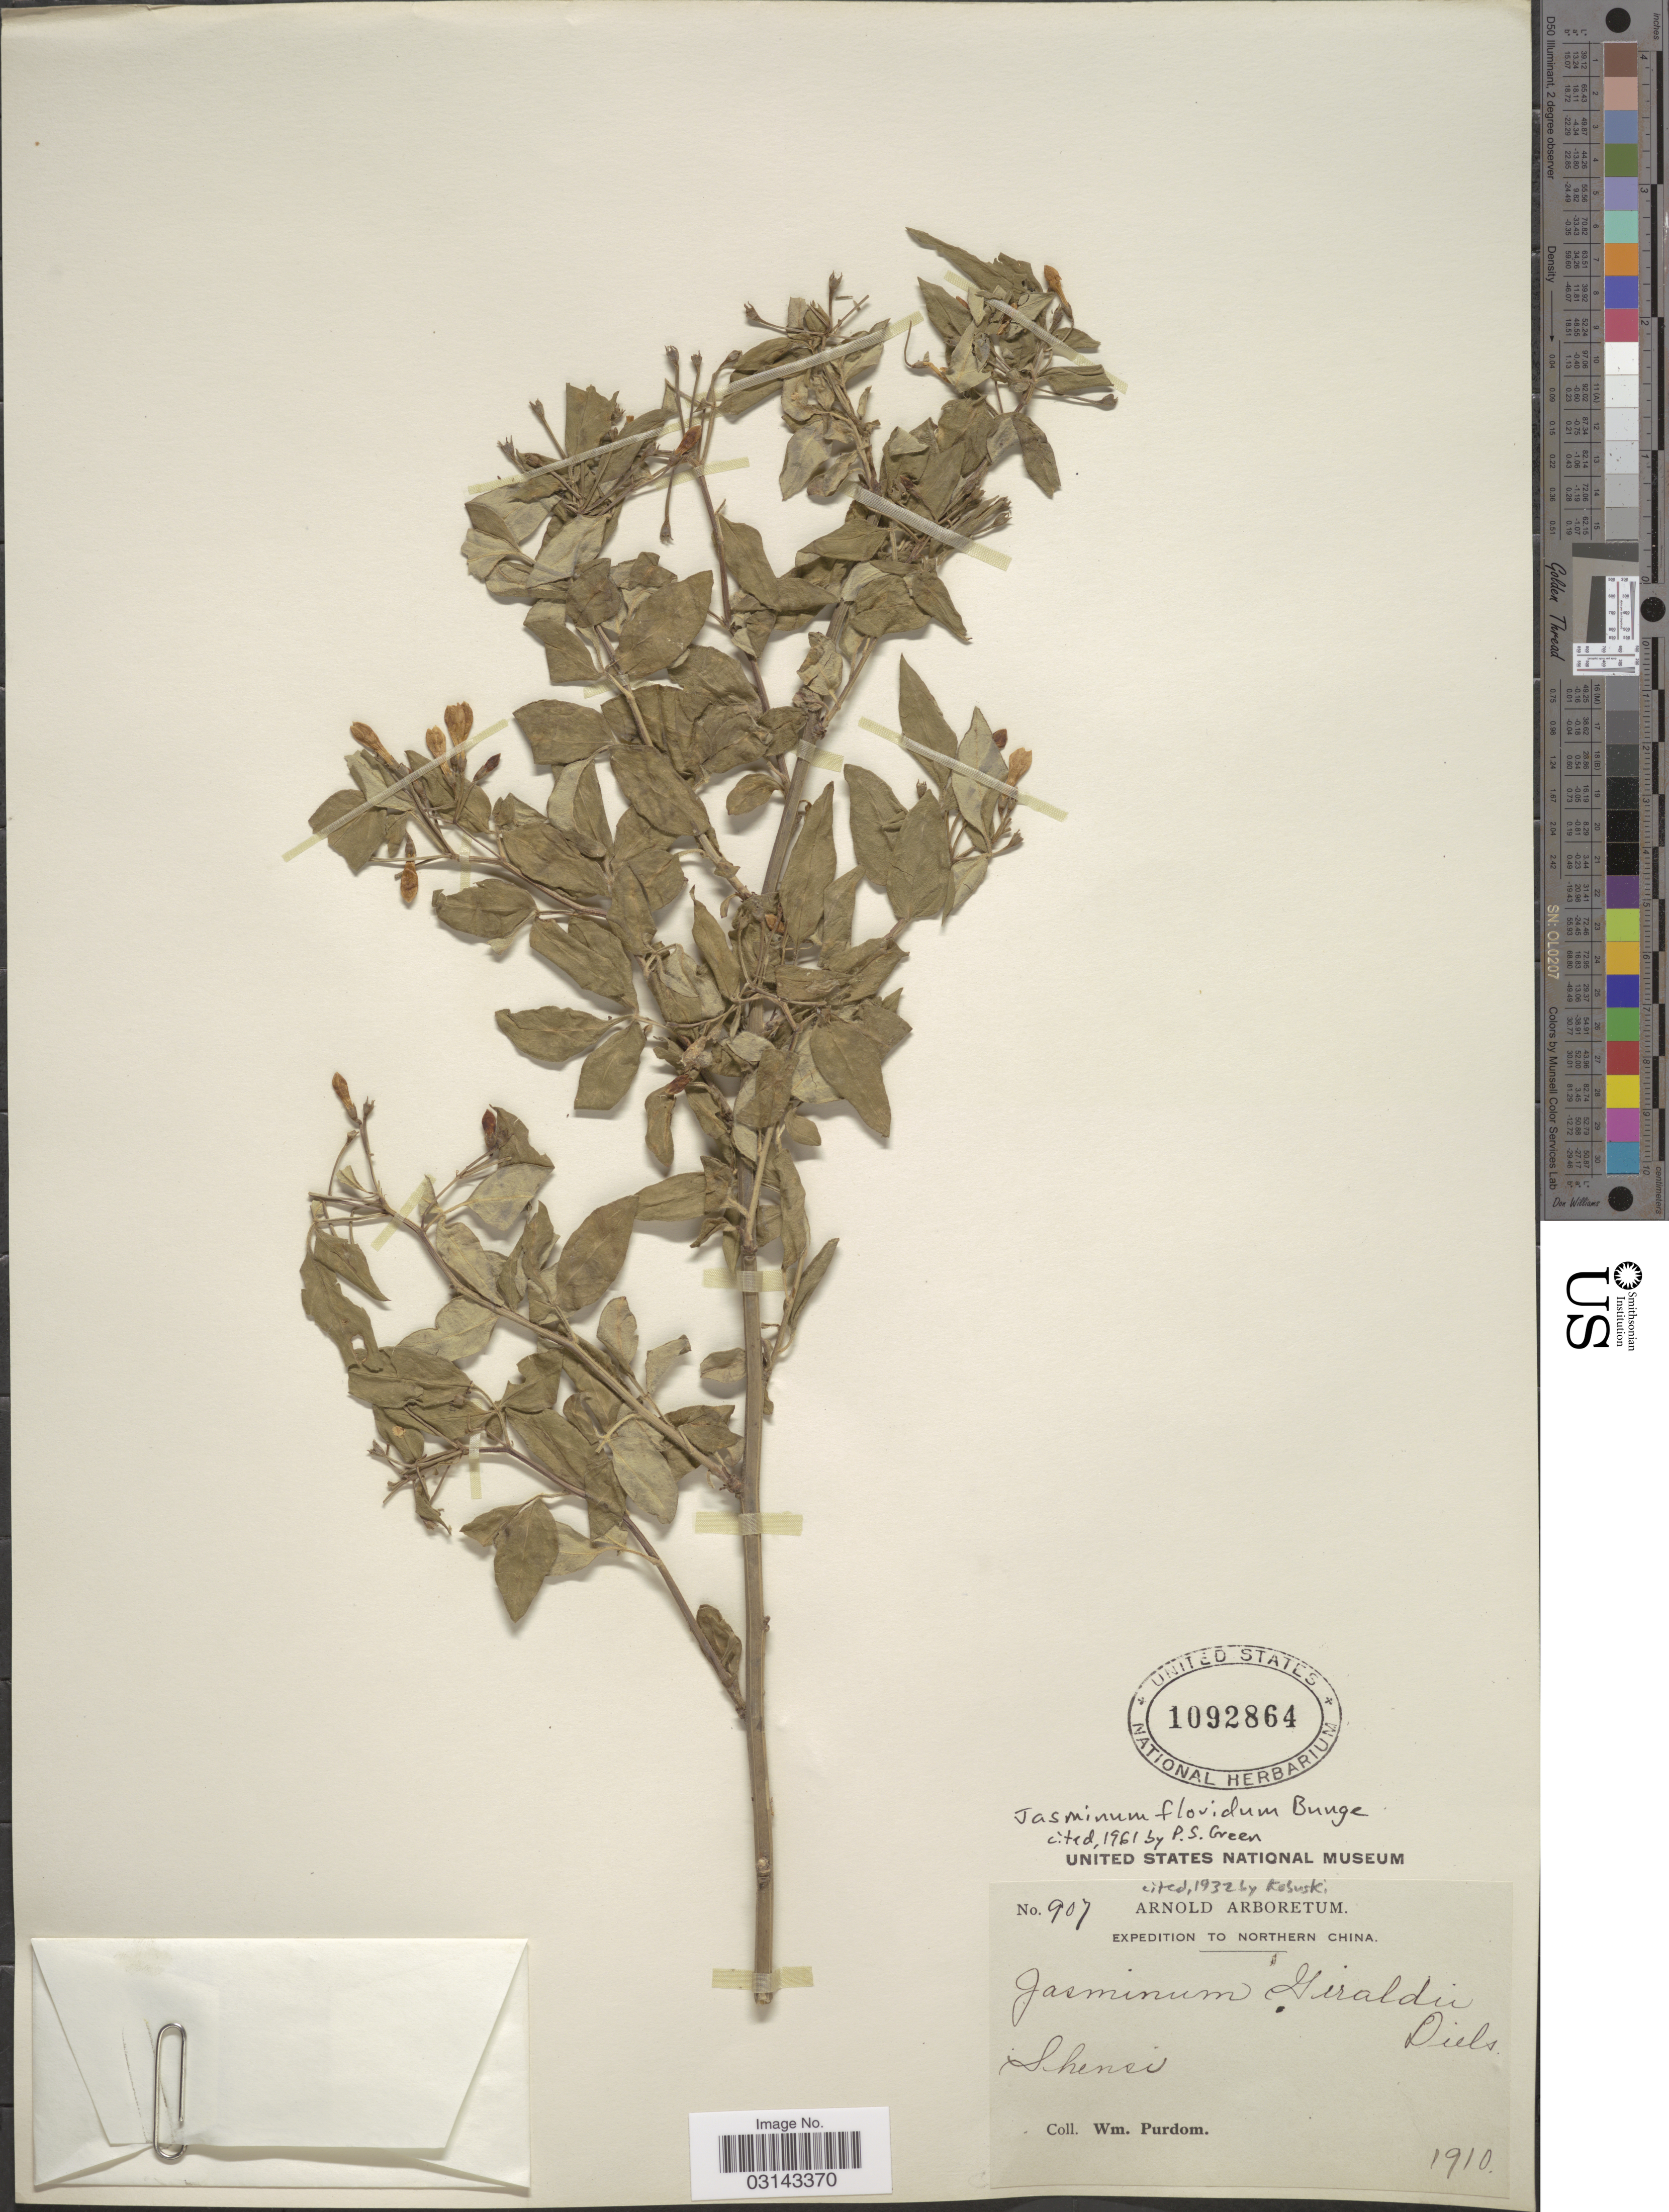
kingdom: Plantae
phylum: Tracheophyta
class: Magnoliopsida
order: Lamiales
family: Oleaceae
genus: Jasminum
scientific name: Jasminum floridum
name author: Bunge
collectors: W. Purdom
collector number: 907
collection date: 1910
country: China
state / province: Shaanxi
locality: Northern China. Shensi.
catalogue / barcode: US 1092864